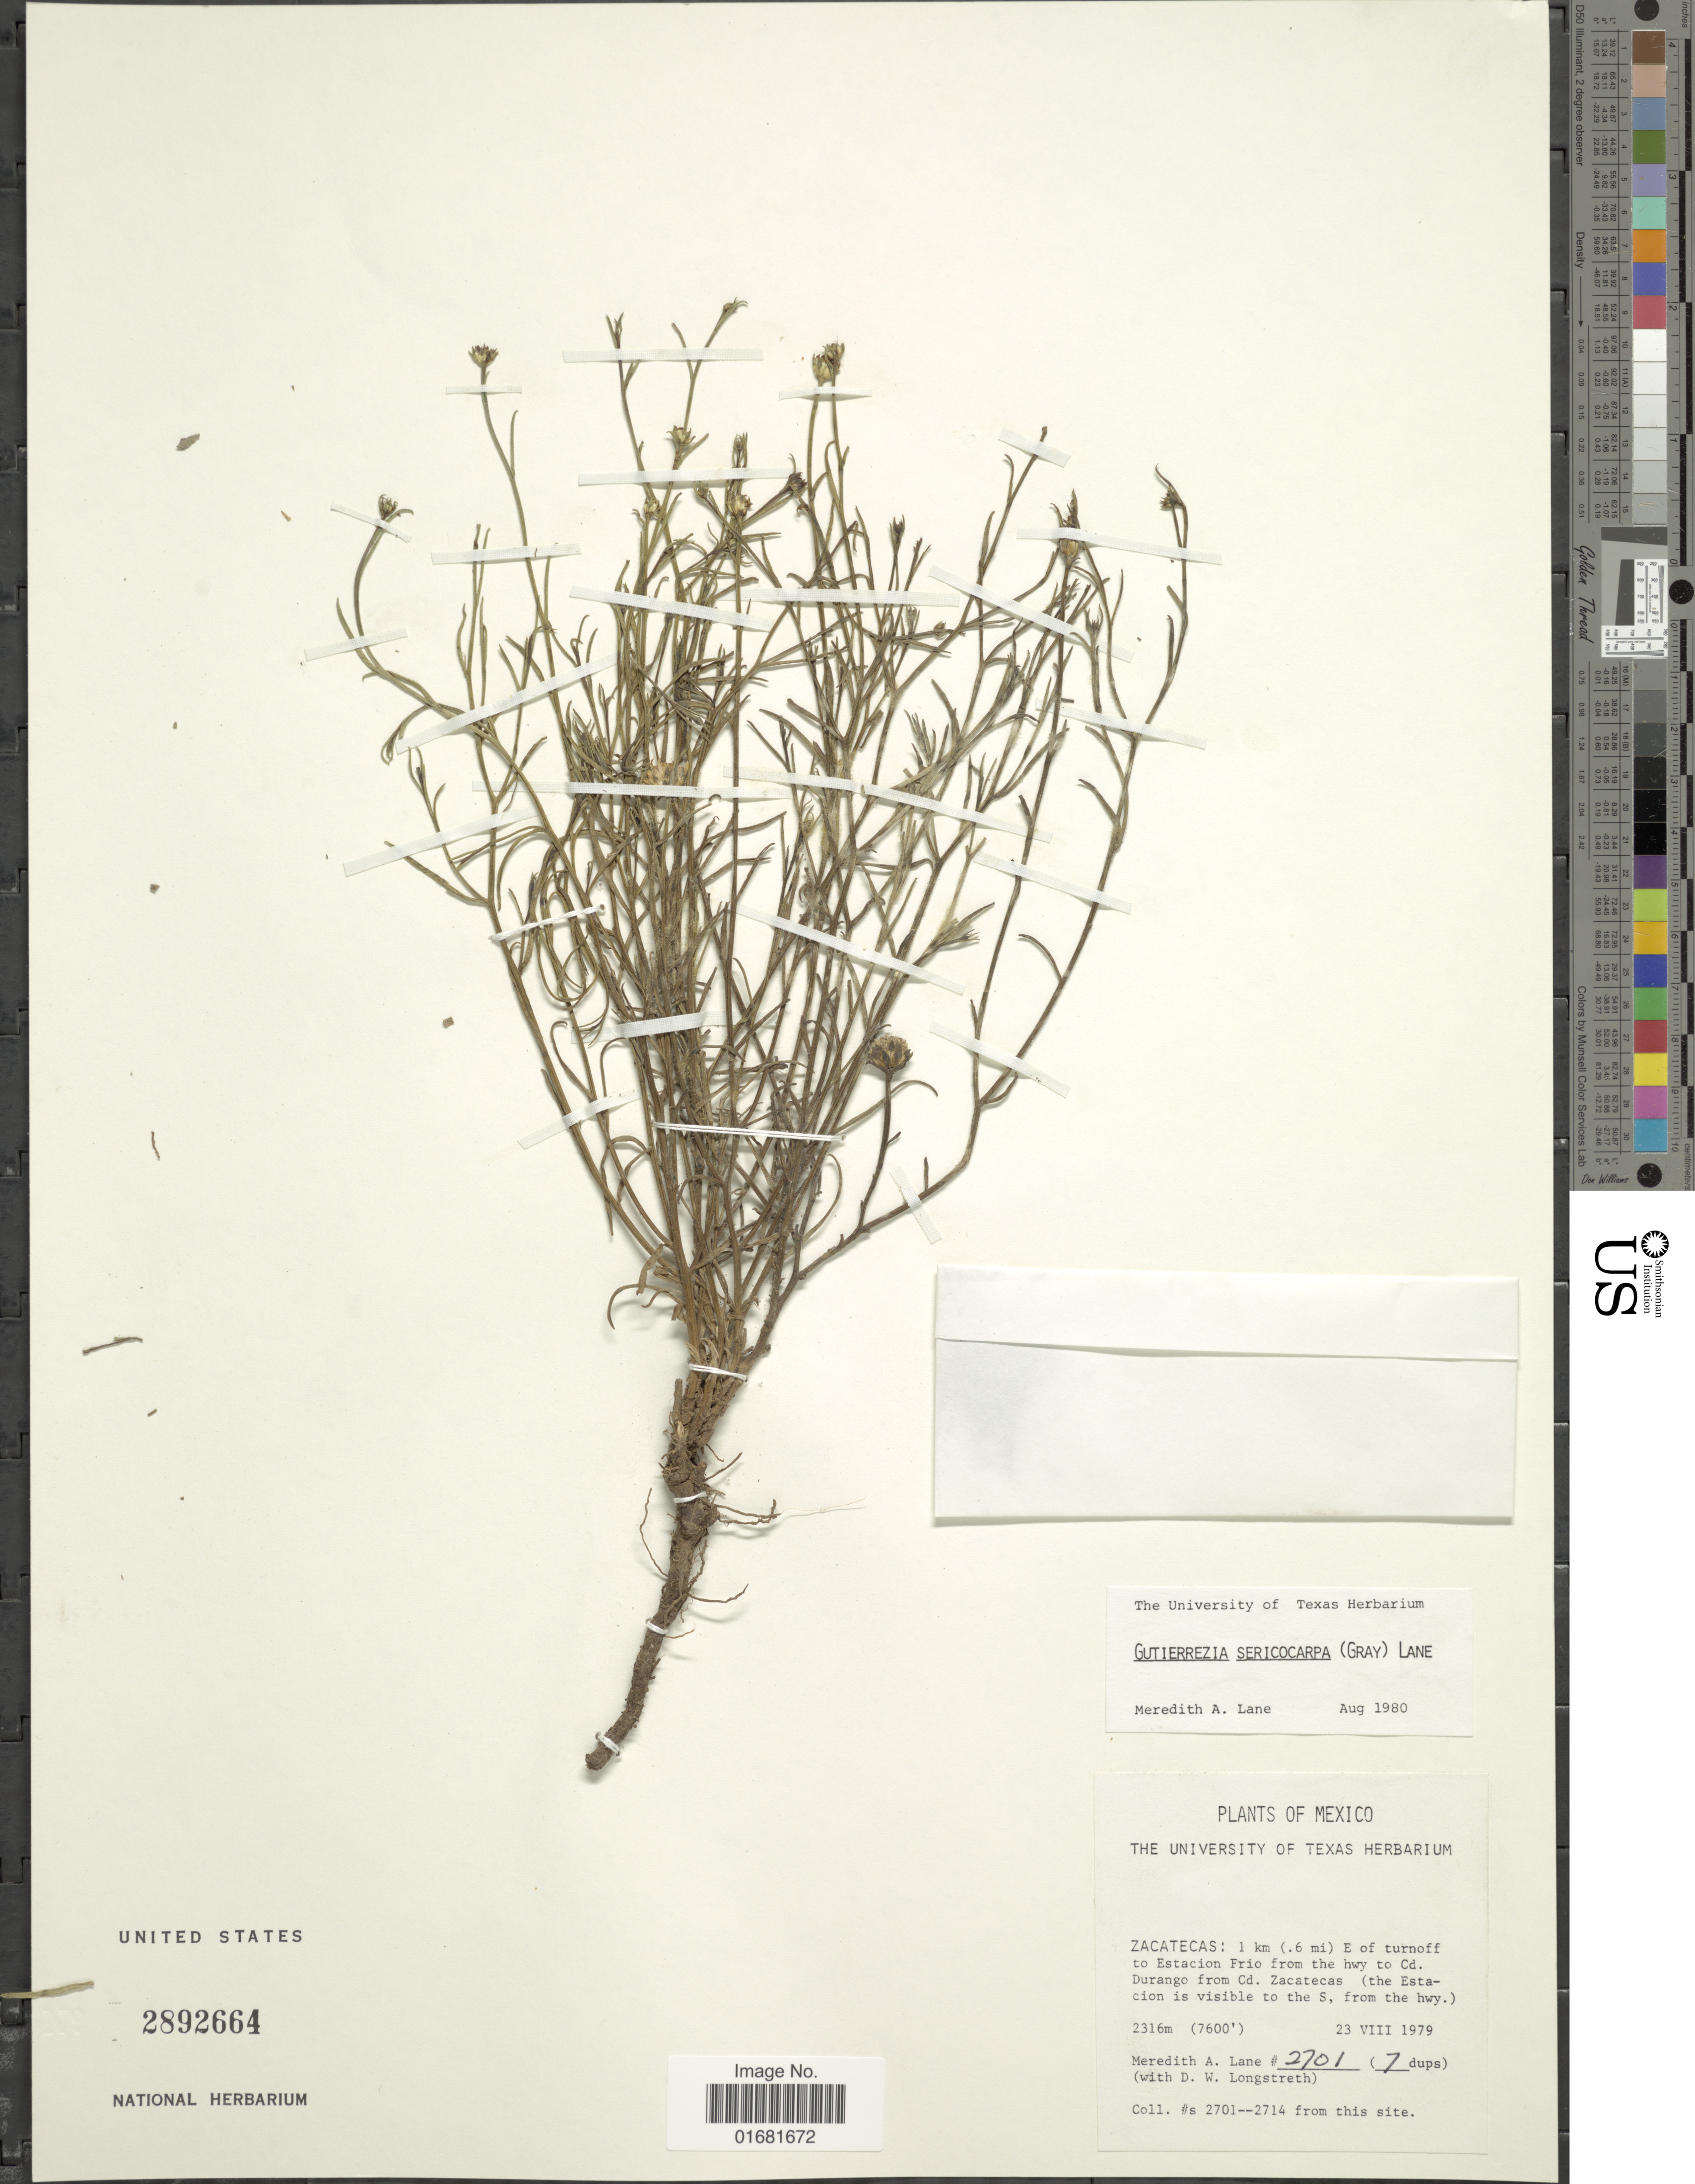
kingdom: Plantae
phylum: Tracheophyta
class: Magnoliopsida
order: Asterales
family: Asteraceae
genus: Gutierrezia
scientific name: Gutierrezia sericocarpa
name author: (A. Gray) M.A. Lane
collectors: M. A. Lane & Longstreth, D. W.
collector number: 2701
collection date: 1979-07-23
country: Mexico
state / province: Zacatecas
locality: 1 km (.6 mi) E of turnoff to Estacion Frio from the hwy to Cd. Durango from Cd. Zacatecas (the Estacion is visible to the S, from the hwy.)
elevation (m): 2316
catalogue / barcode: US 2892664